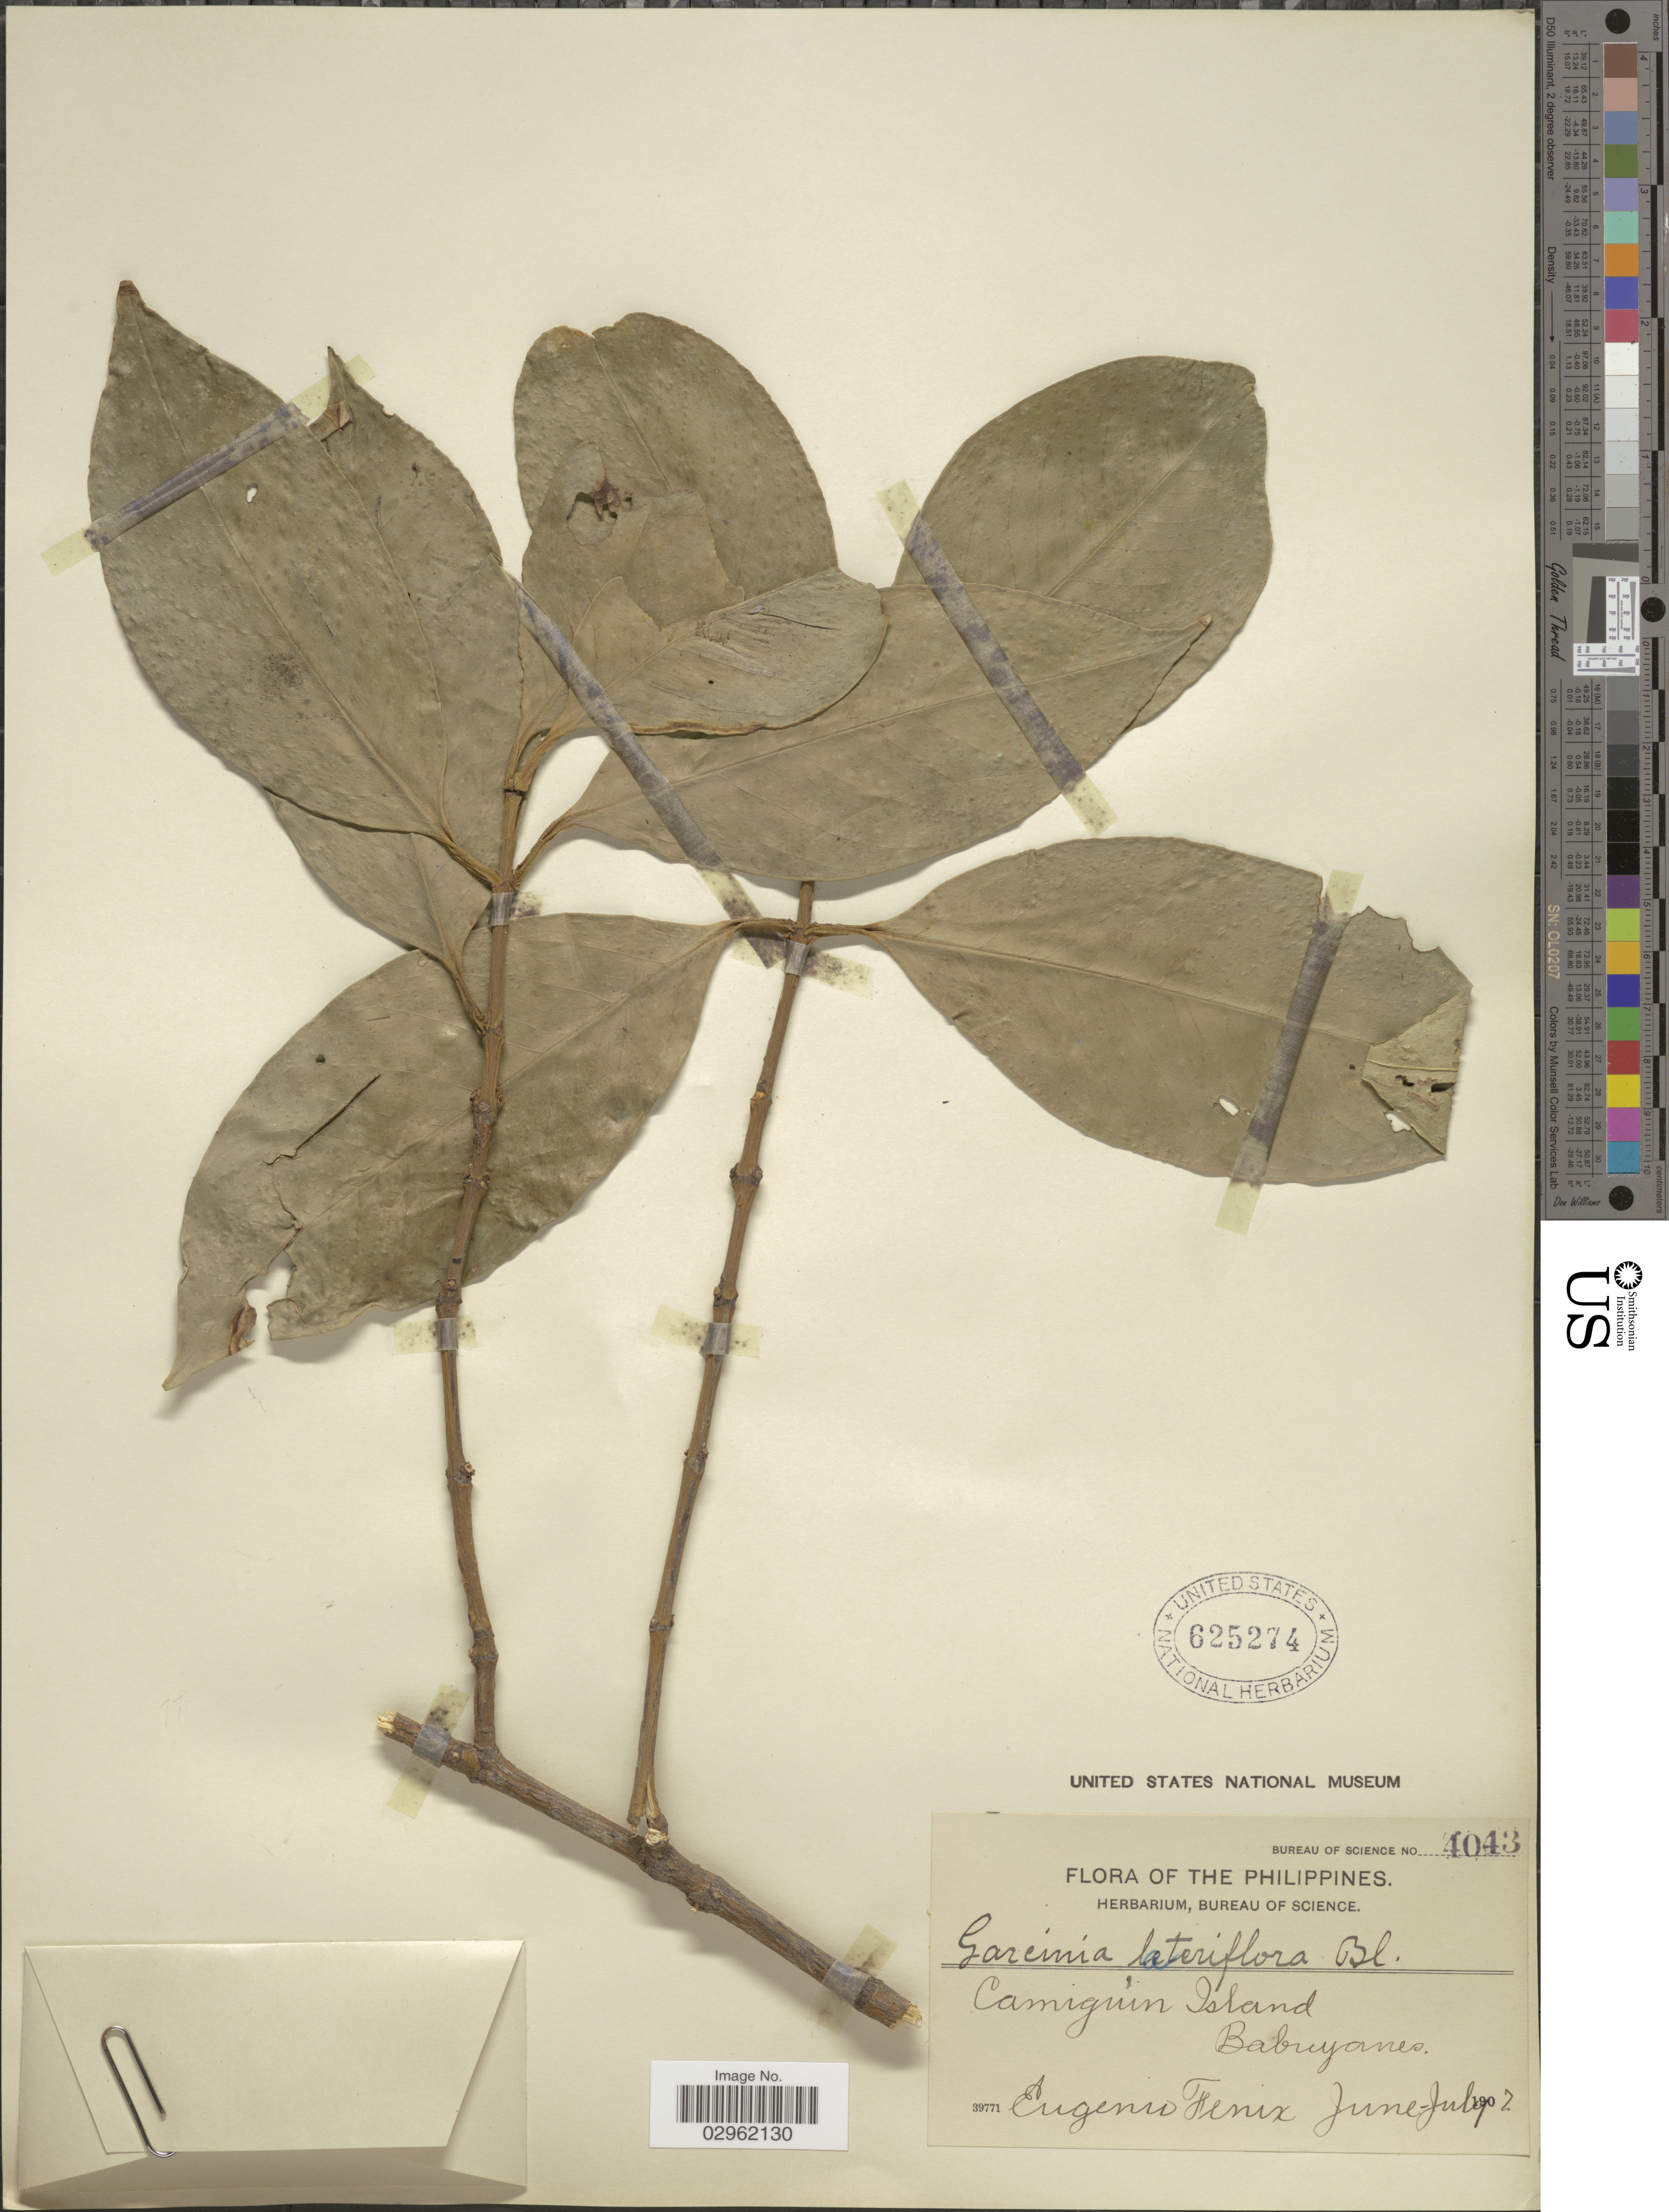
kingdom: Plantae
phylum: Tracheophyta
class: Magnoliopsida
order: Malpighiales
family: Clusiaceae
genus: Garcinia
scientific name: Garcinia lateriflora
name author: Blume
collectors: E. Fénix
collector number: Bureau of Science 4043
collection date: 1907-06/1907-07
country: Philippines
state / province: Northern Mindanao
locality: Camiguin Island. Babuyanes.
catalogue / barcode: US 625274